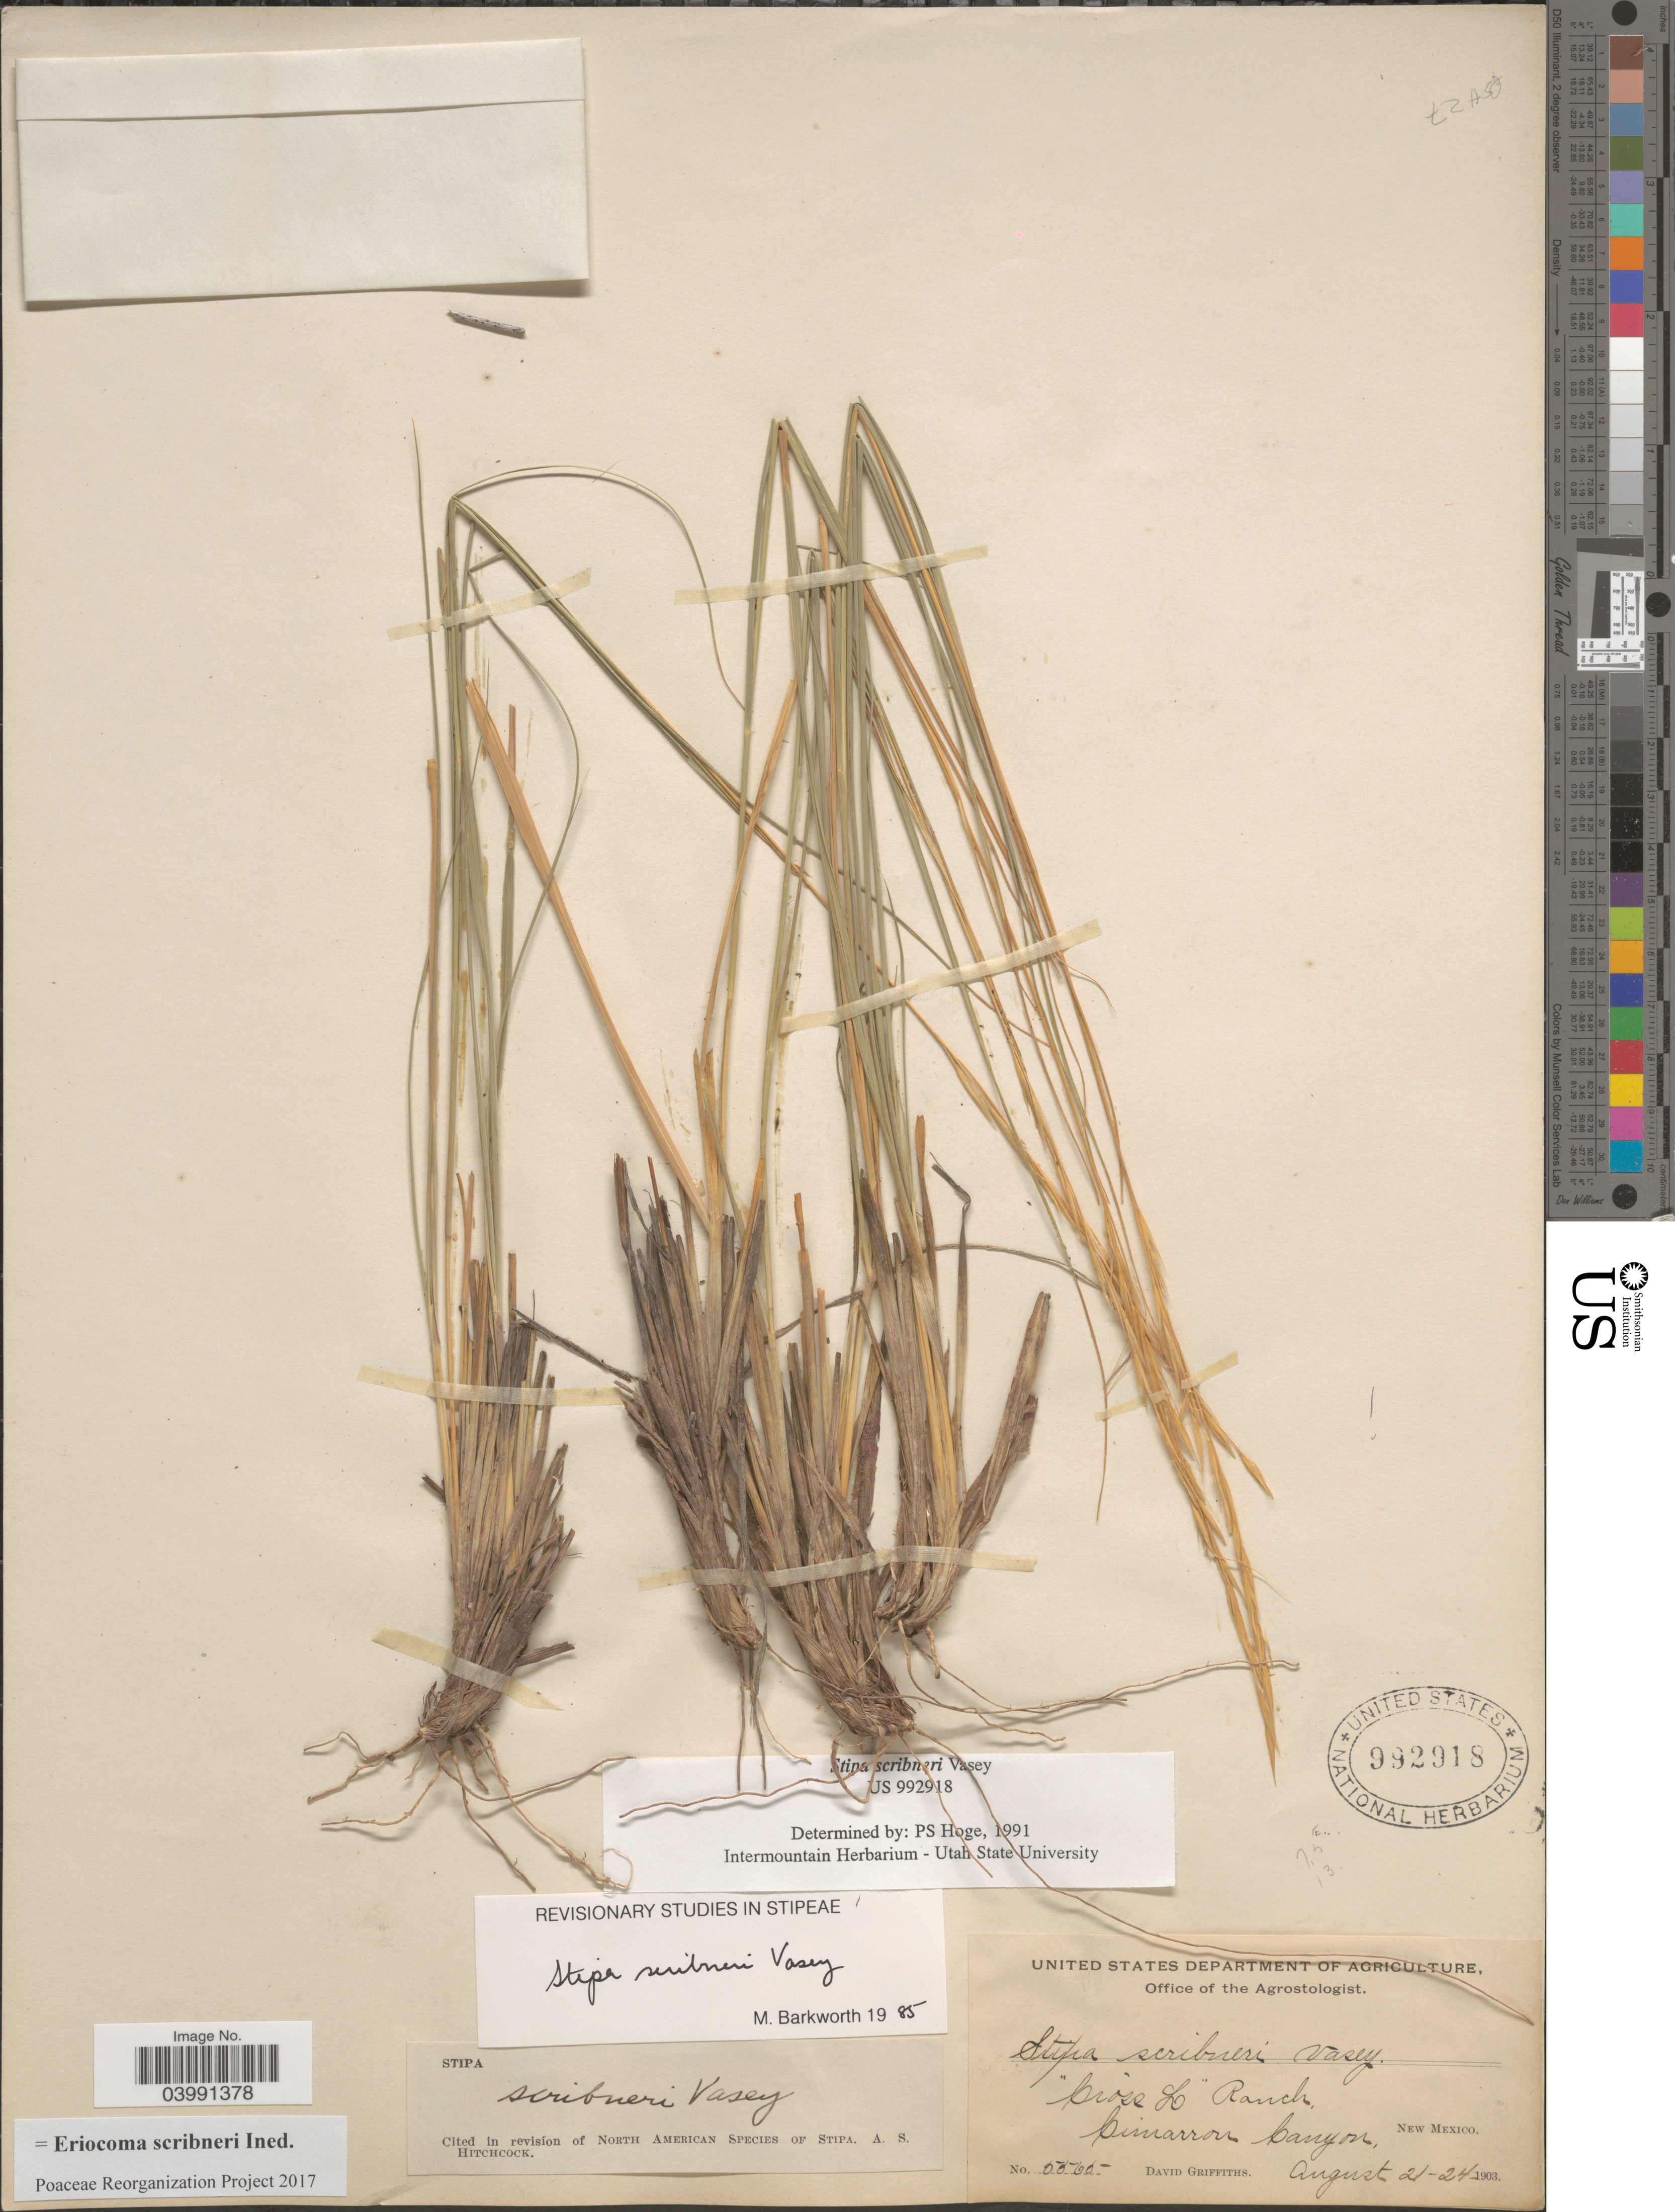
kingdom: Plantae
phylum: Tracheophyta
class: Liliopsida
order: Poales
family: Poaceae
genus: Eriocoma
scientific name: Eriocoma scribneri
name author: (Vasey) Romasch.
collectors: D. Griffiths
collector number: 5565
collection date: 1903-08-21/1903-08-24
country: United States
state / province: New Mexico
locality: Cross L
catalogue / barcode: US 992918